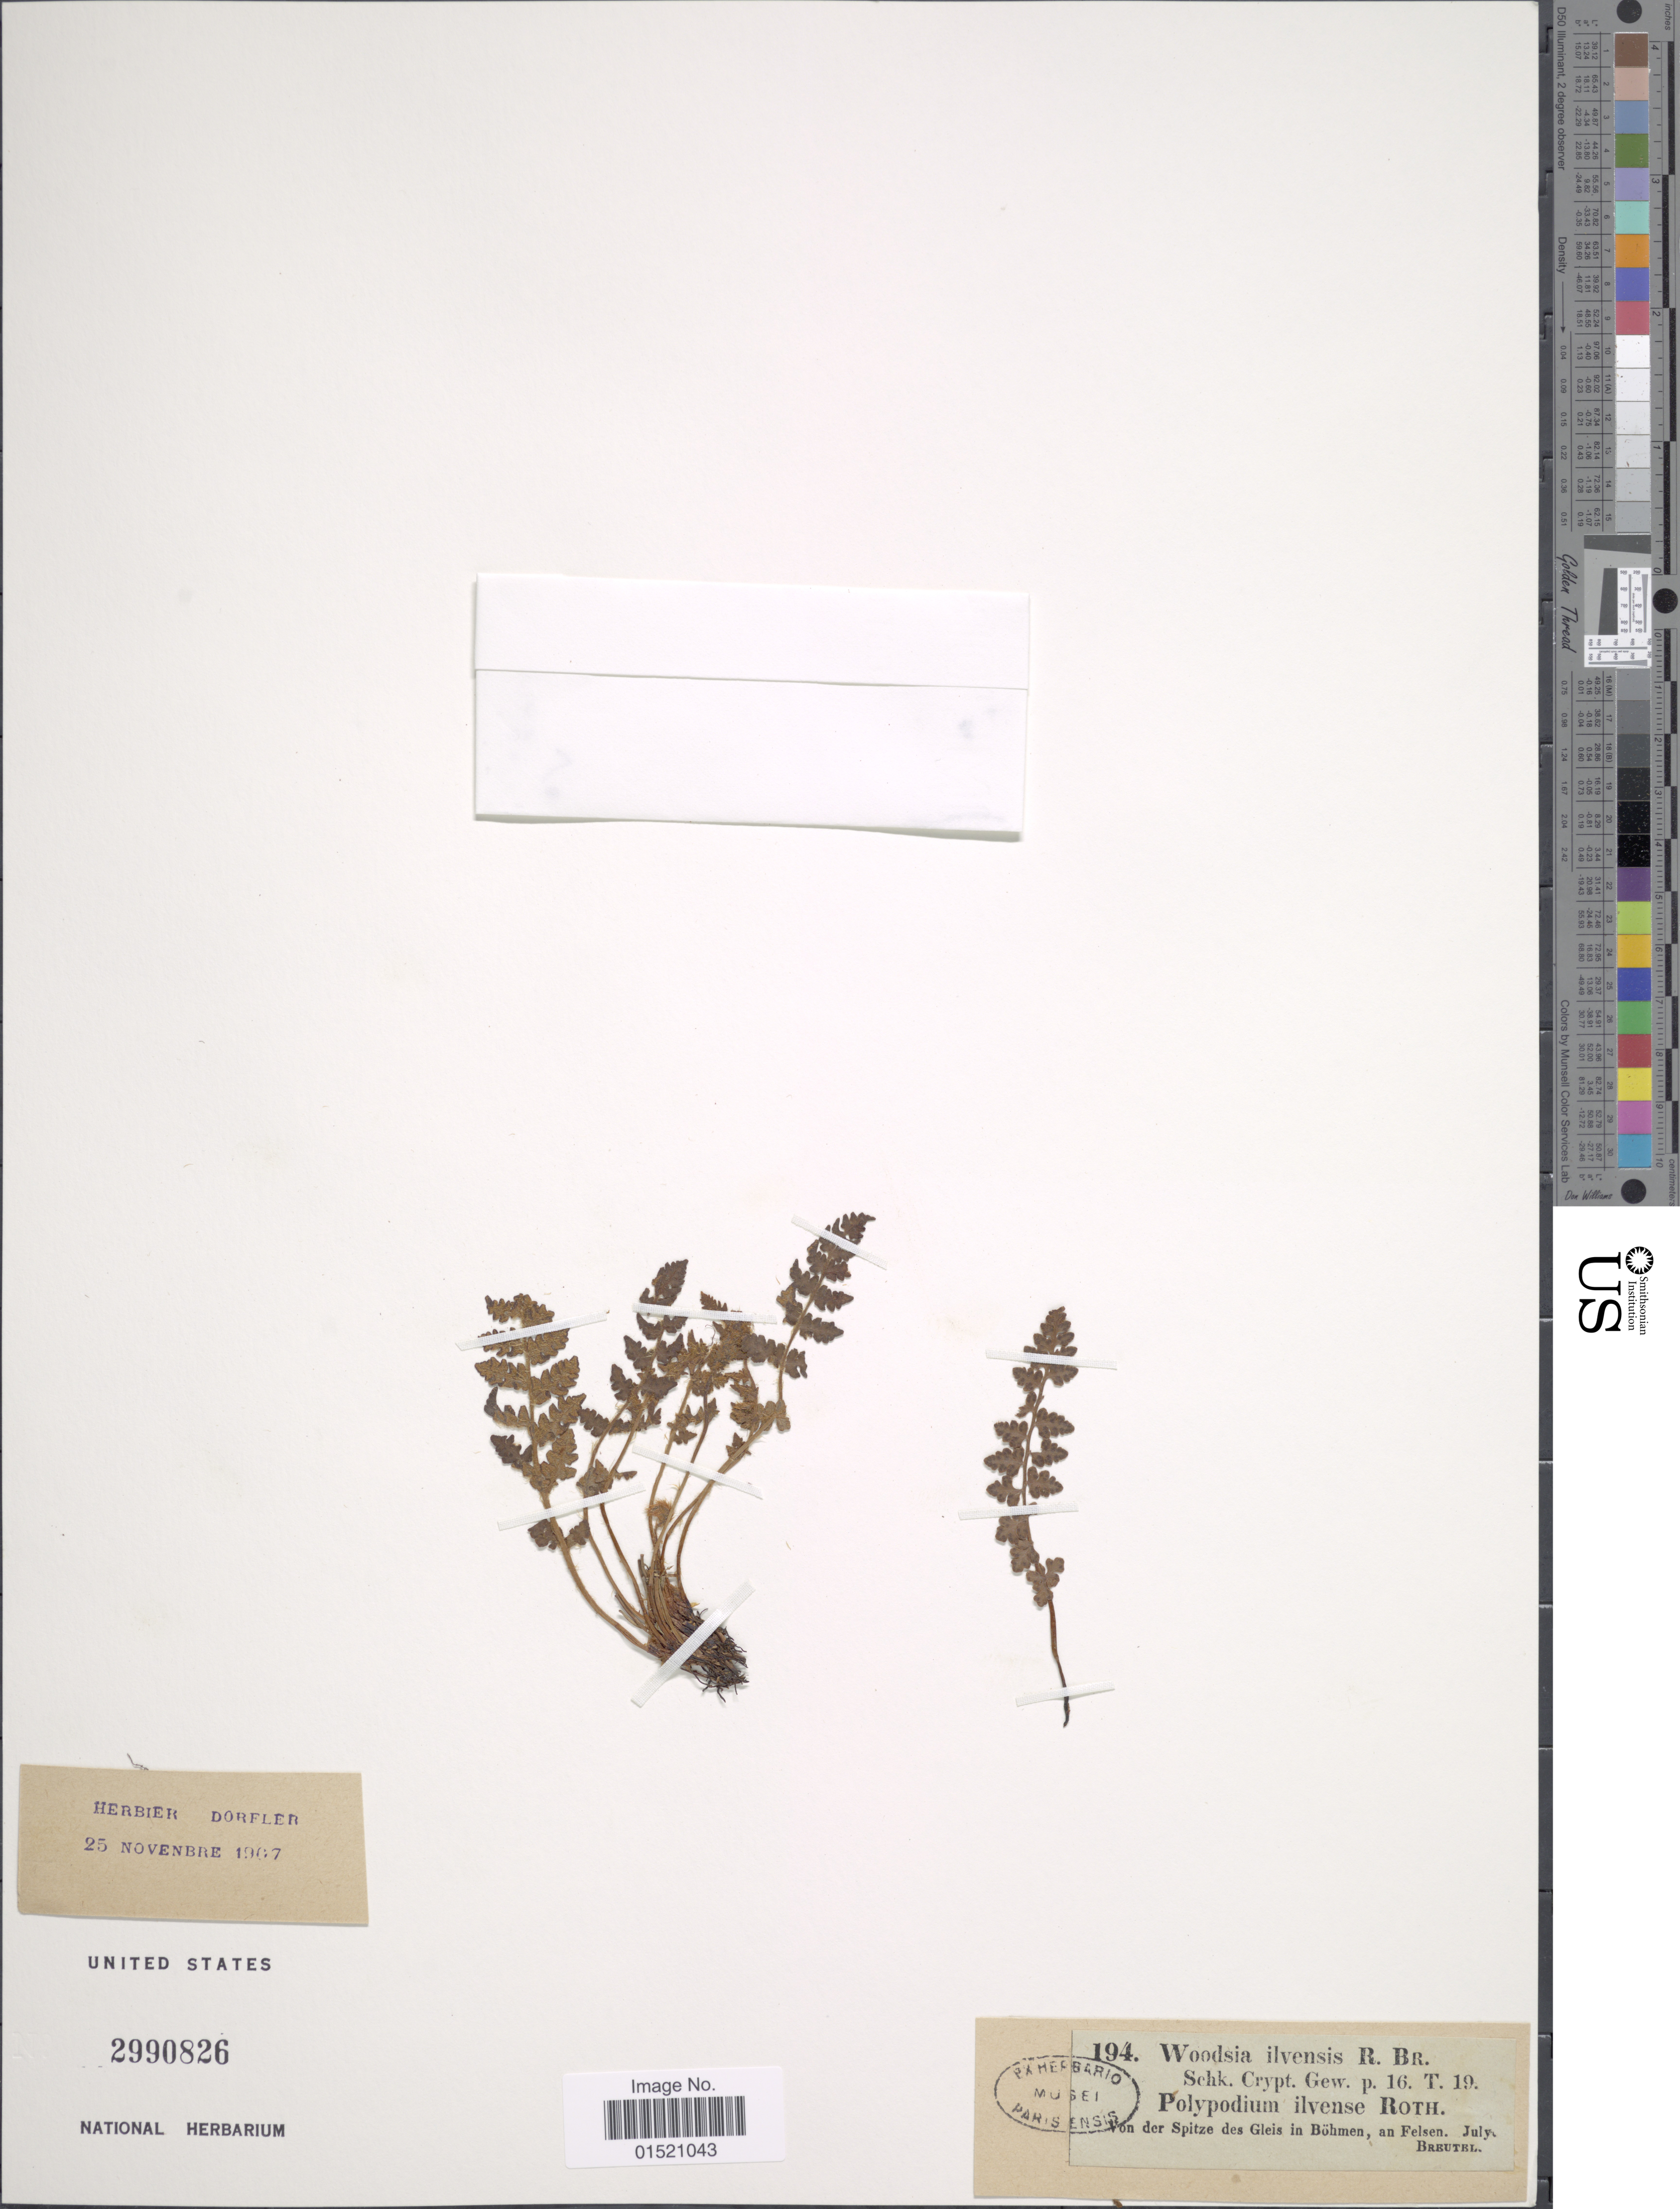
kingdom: Plantae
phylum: Tracheophyta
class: Polypodiopsida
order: Polypodiales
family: Woodsiaceae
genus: Woodsia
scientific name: Woodsia ilvensis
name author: (L.) R. Br.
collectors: -. Breutel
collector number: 194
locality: Von der Spitze des Gleis in Bühmen, an Felsen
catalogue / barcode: US 2990826